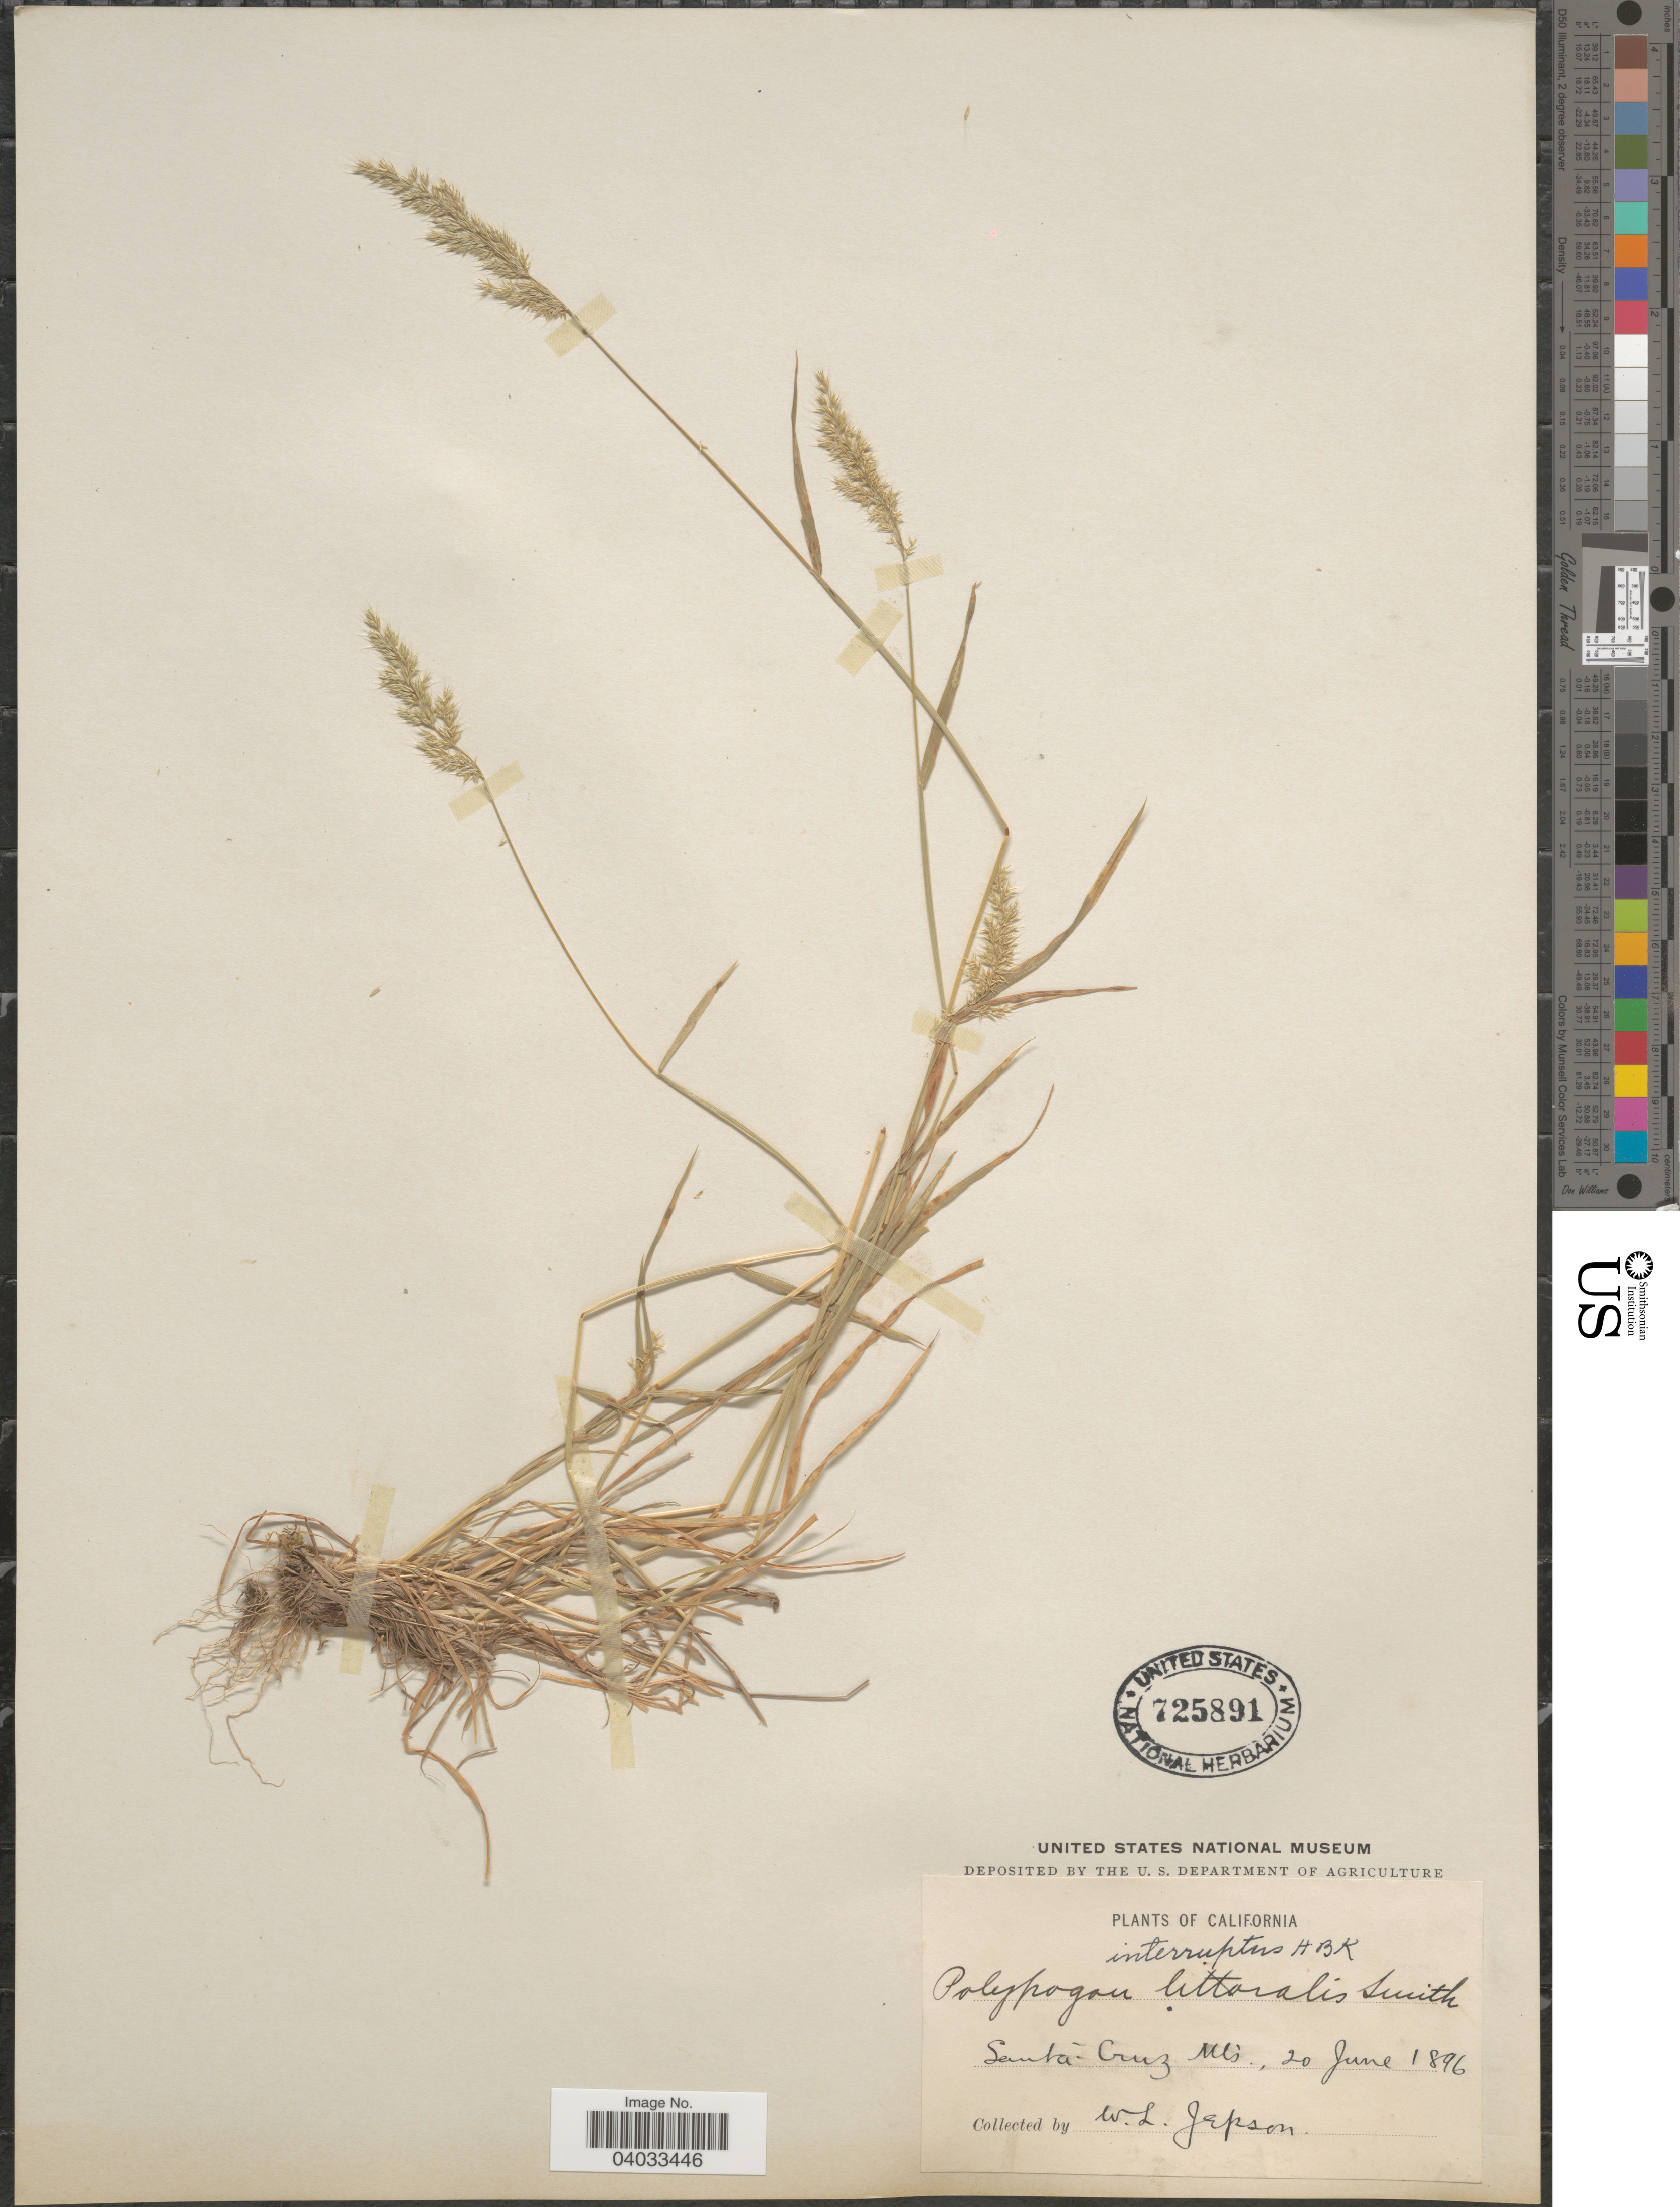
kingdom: Plantae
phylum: Tracheophyta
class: Liliopsida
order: Poales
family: Poaceae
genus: Polypogon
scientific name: Polypogon interruptus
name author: Kunth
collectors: W. L. Jepson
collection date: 1896-06-20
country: United States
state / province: California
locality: Santa Cruz Mts.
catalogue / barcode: US 725891